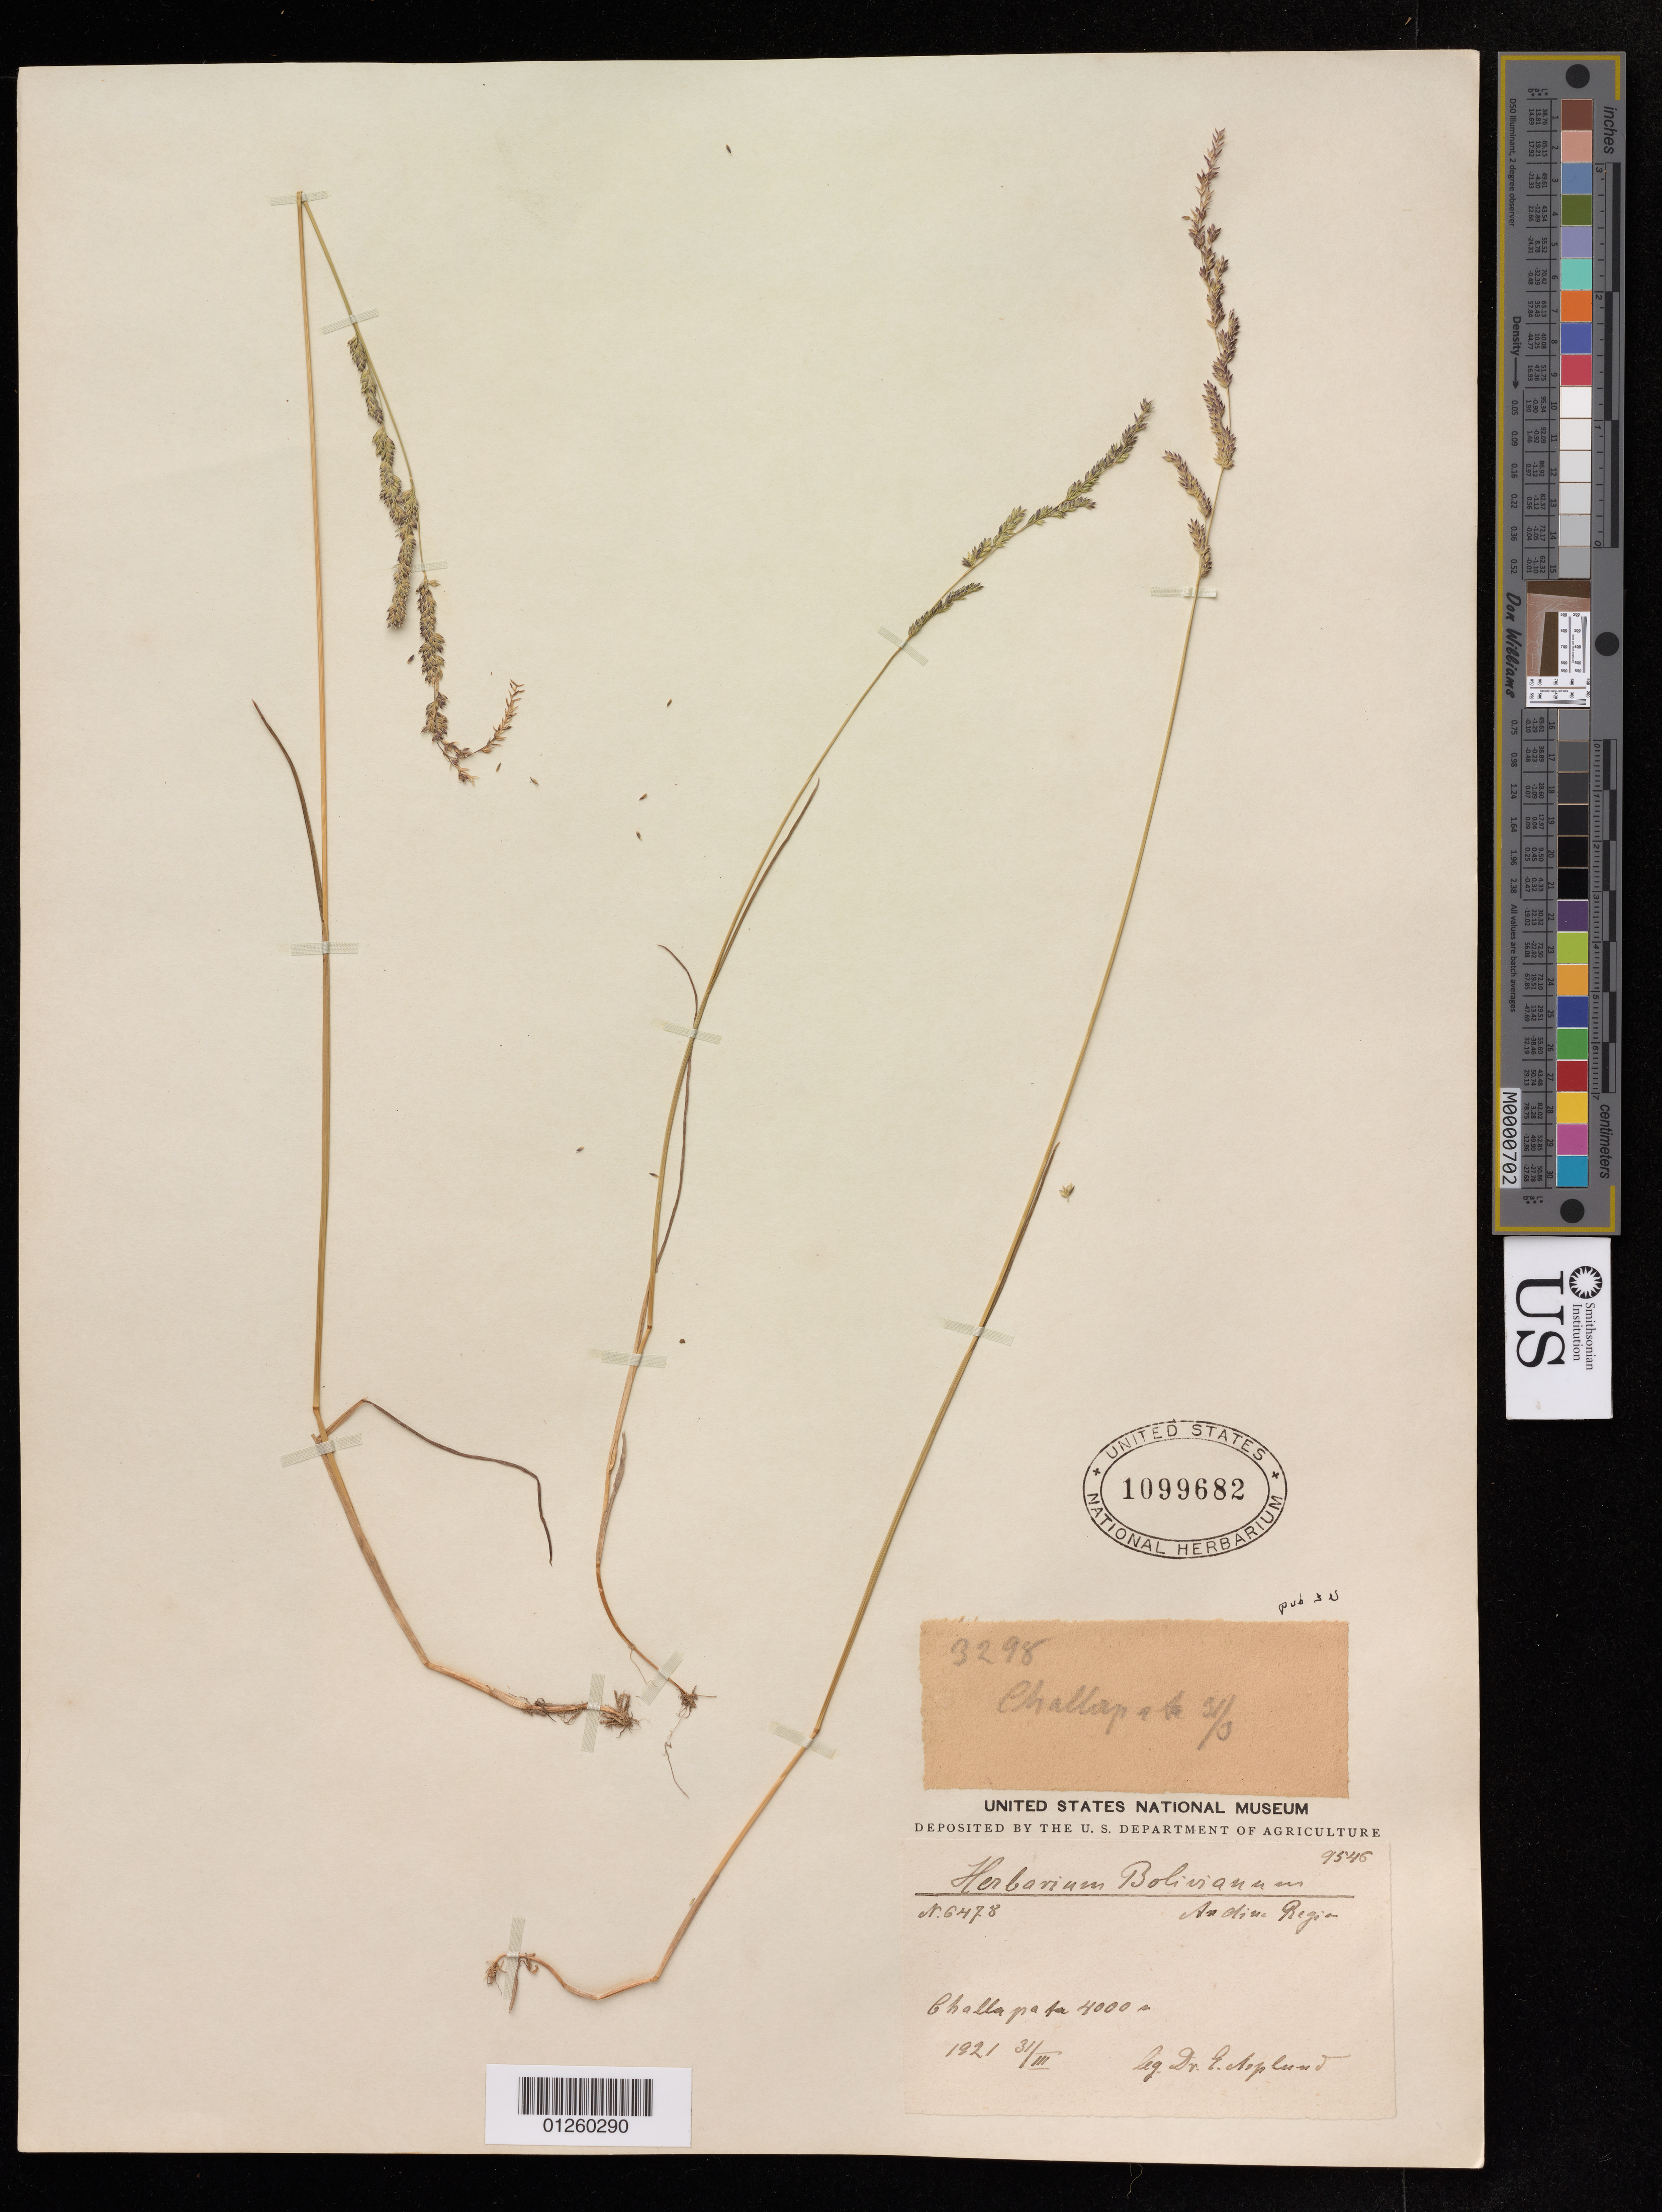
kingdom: Plantae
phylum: Tracheophyta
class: Liliopsida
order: Poales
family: Poaceae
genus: Poa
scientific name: Poa scaberula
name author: Hook. f.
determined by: Soreng, Robert J., Research Associate (BOT), Smithsonian Institution - National Museum of Natural History (UNITED STATES)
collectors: E. Asplund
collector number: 6478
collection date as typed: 1921 31/III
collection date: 1921-03-31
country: Bolivia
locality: Herbarium Bolivianum 9546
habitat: Andina Region.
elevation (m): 4000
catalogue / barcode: US 1099682